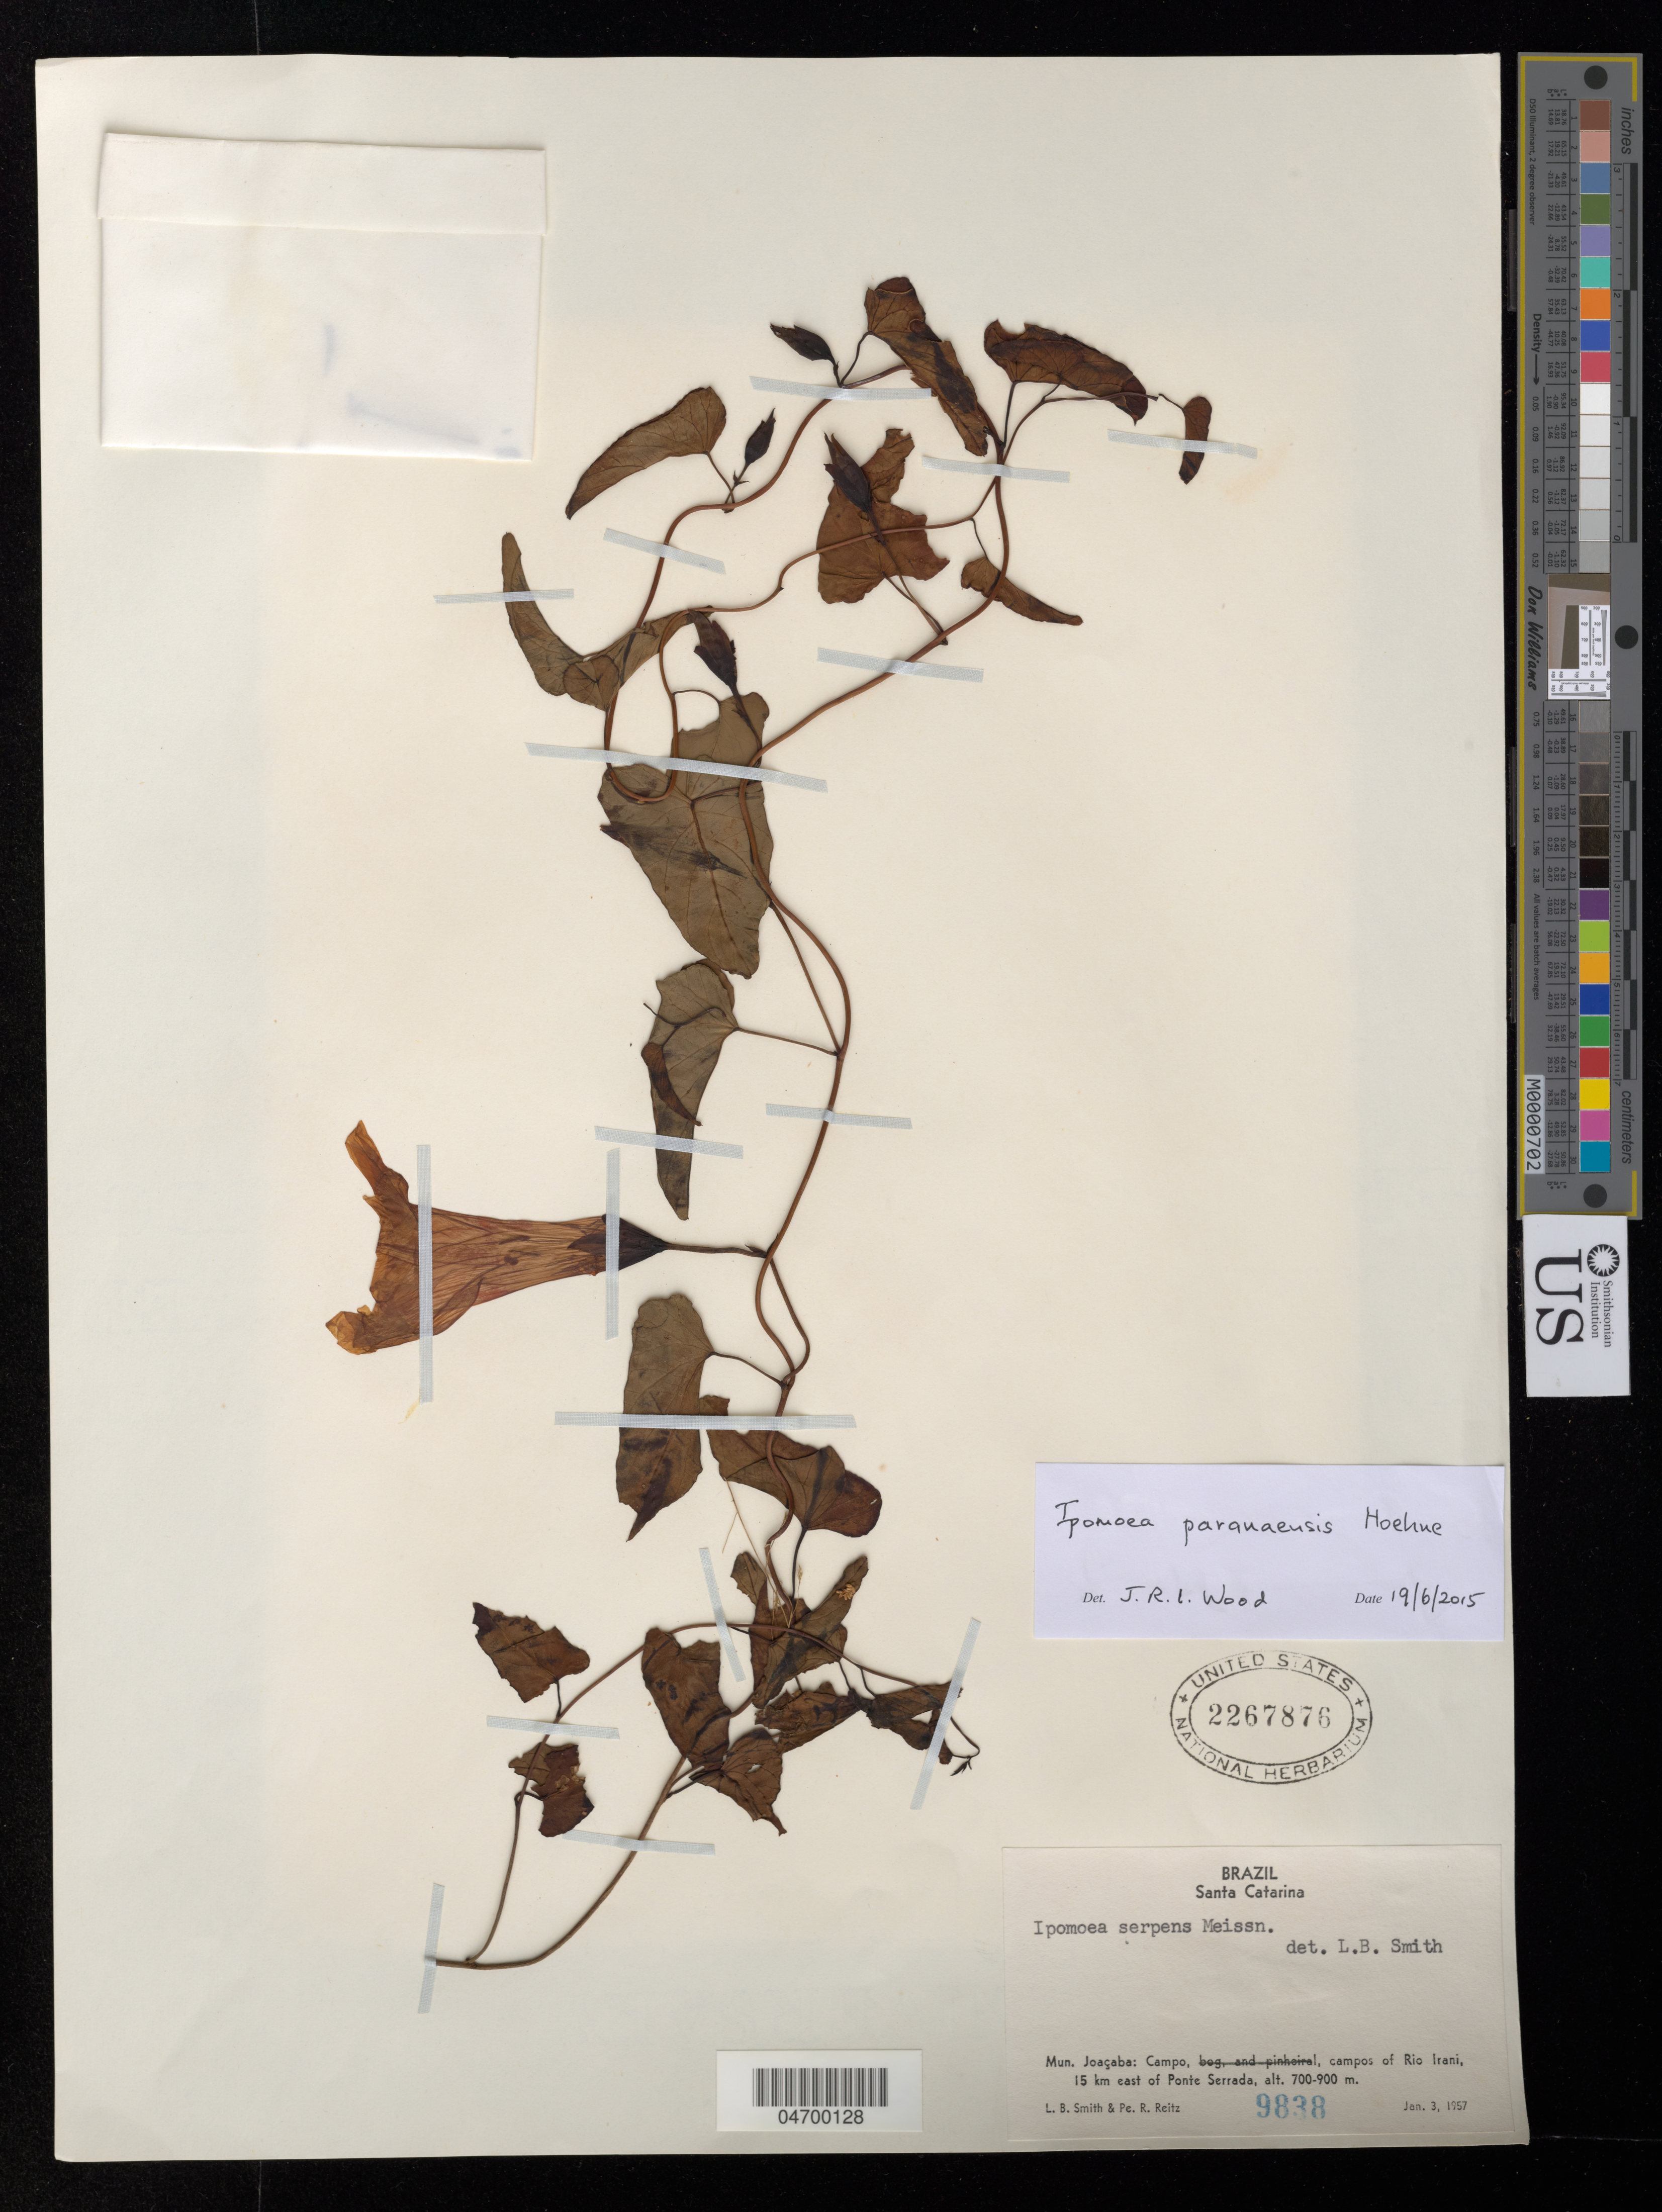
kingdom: Plantae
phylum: Tracheophyta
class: Magnoliopsida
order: Solanales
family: Convolvulaceae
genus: Ipomoea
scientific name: Ipomoea paranaensis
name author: Hoehne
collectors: L. Smith & P. Reitz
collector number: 9838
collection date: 1957-01-03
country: Brazil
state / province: Santa Catarina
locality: Mun. Joaçaba: Campo, campos of Rio Irani, 15 km east of Ponte Serrada.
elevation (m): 700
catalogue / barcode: US 2267876